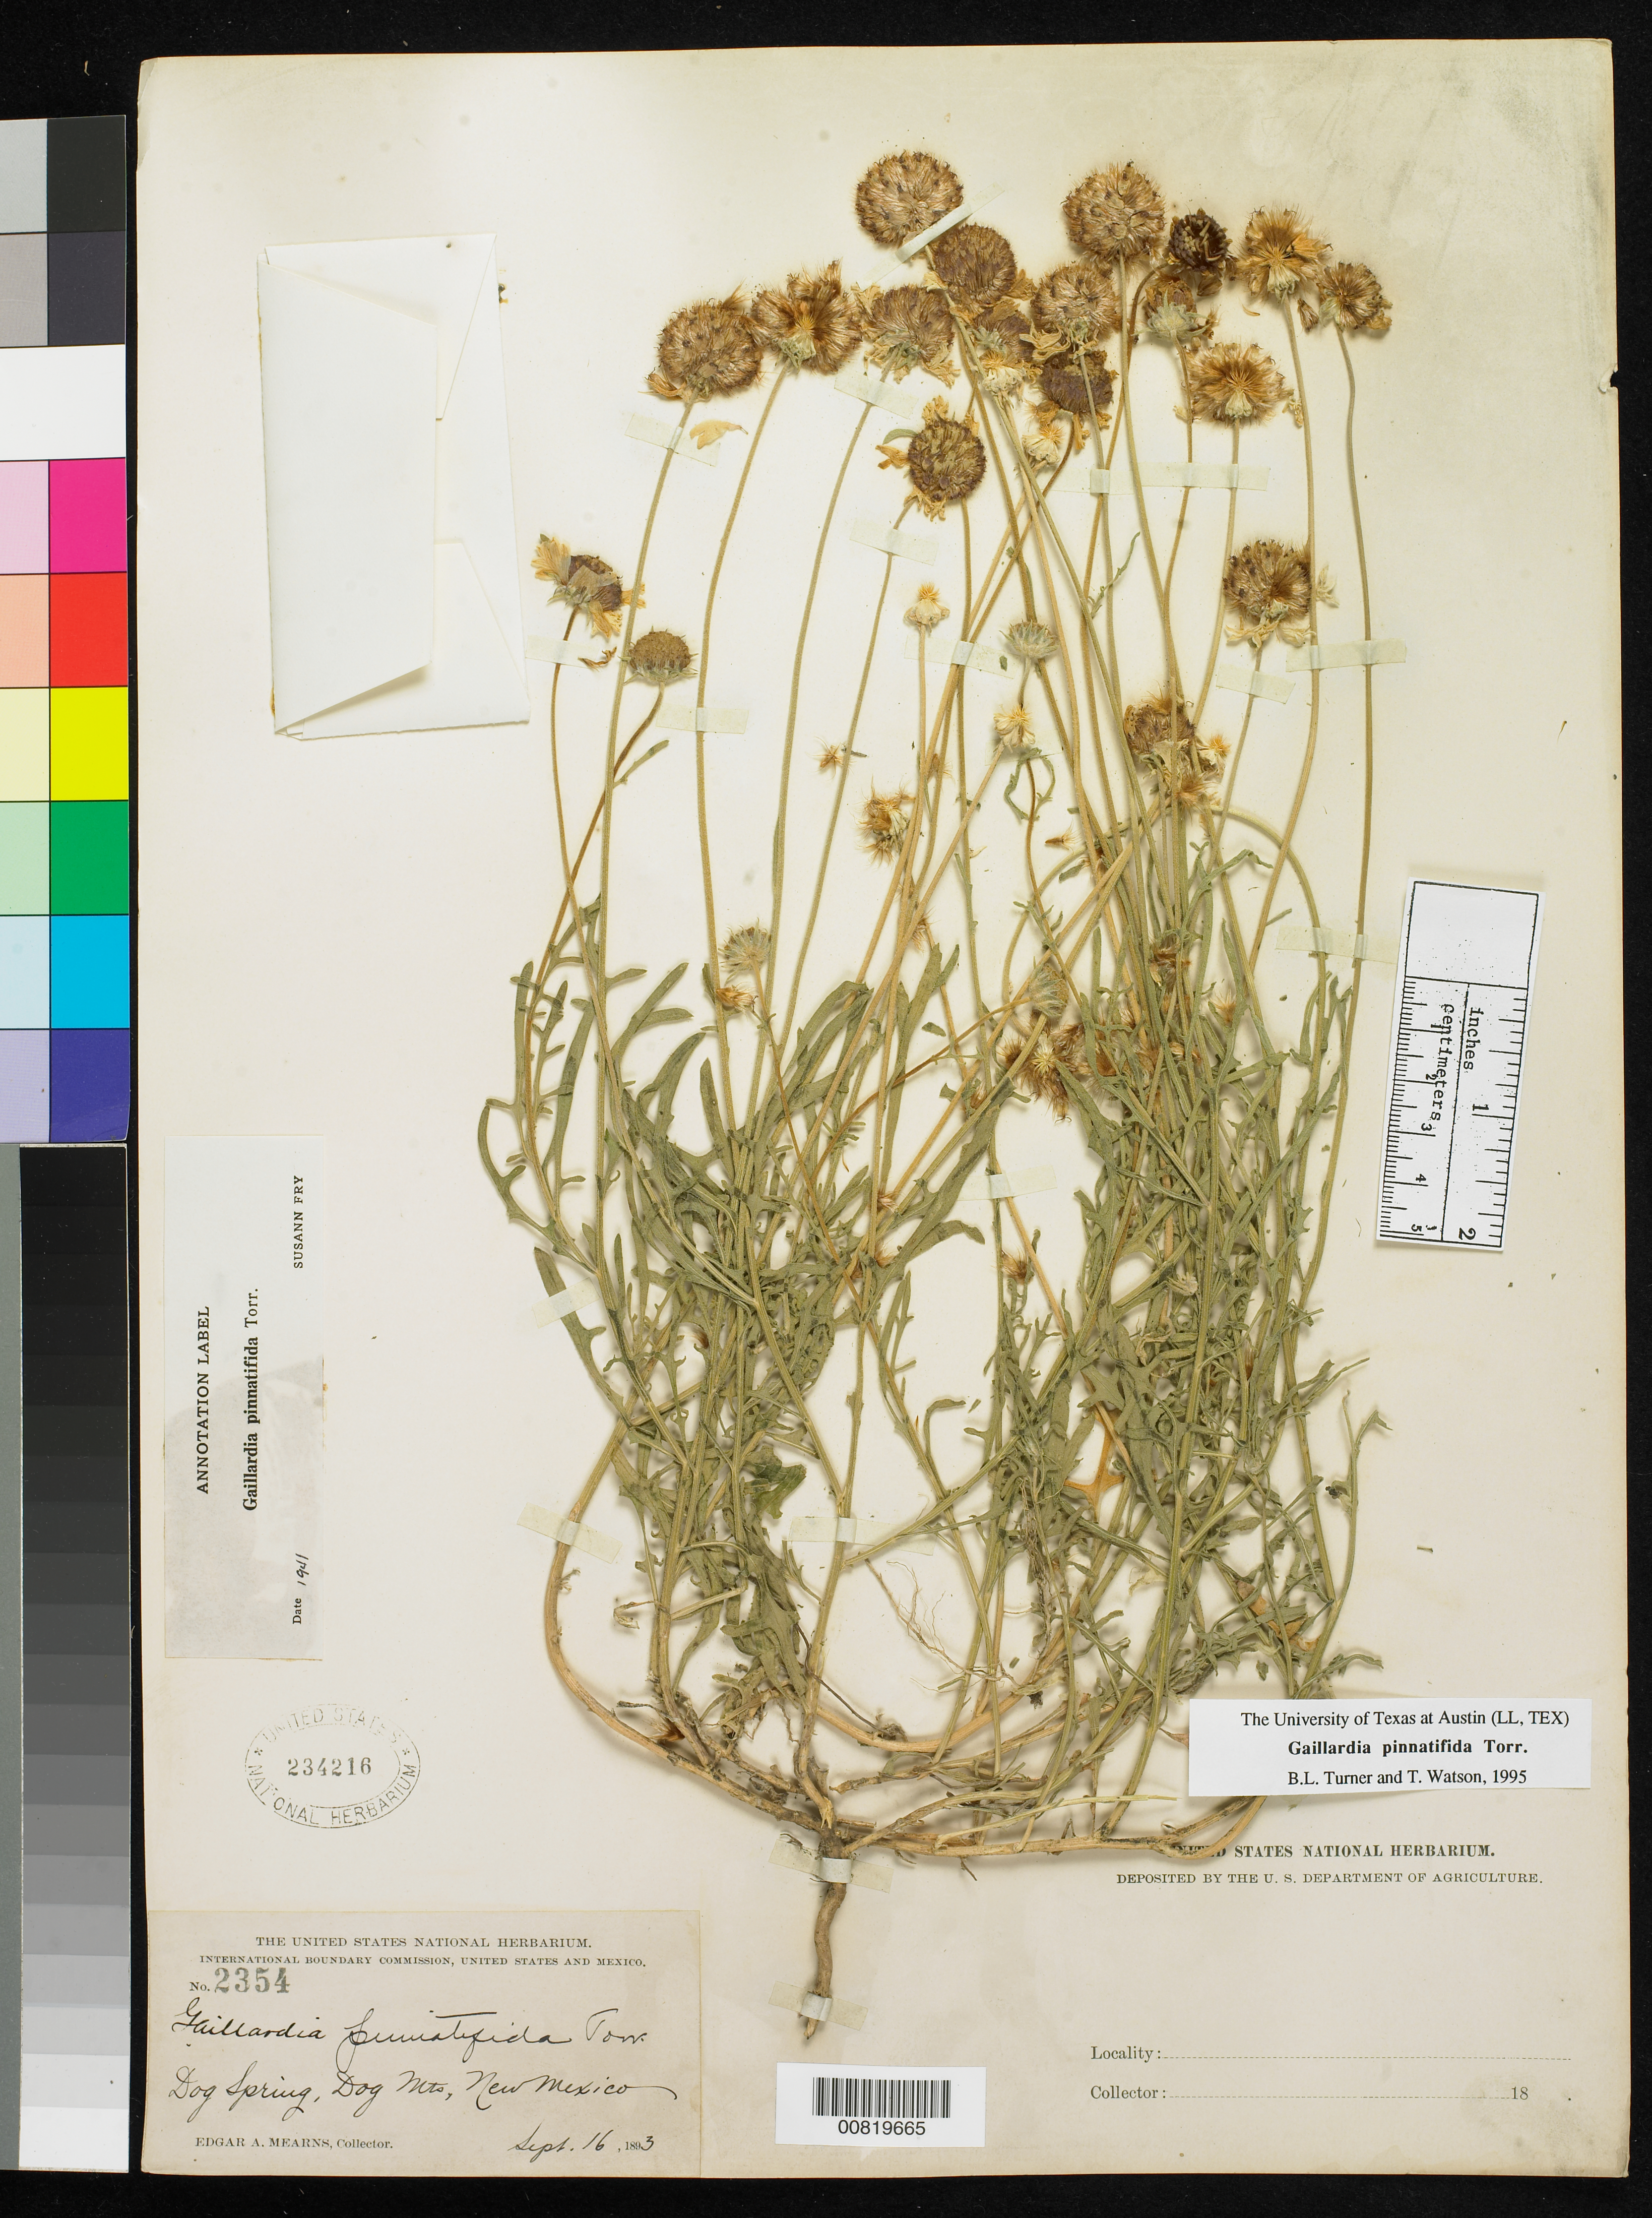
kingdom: Plantae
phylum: Tracheophyta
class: Magnoliopsida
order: Asterales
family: Asteraceae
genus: Gaillardia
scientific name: Gaillardia pinnatifida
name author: Torr.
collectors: E. A. Mearns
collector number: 2354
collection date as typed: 16 Sep 1893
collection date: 1893-09-16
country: United States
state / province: New Mexico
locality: Dog Spring, Dog Mts., New Mexico.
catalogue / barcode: US 234216